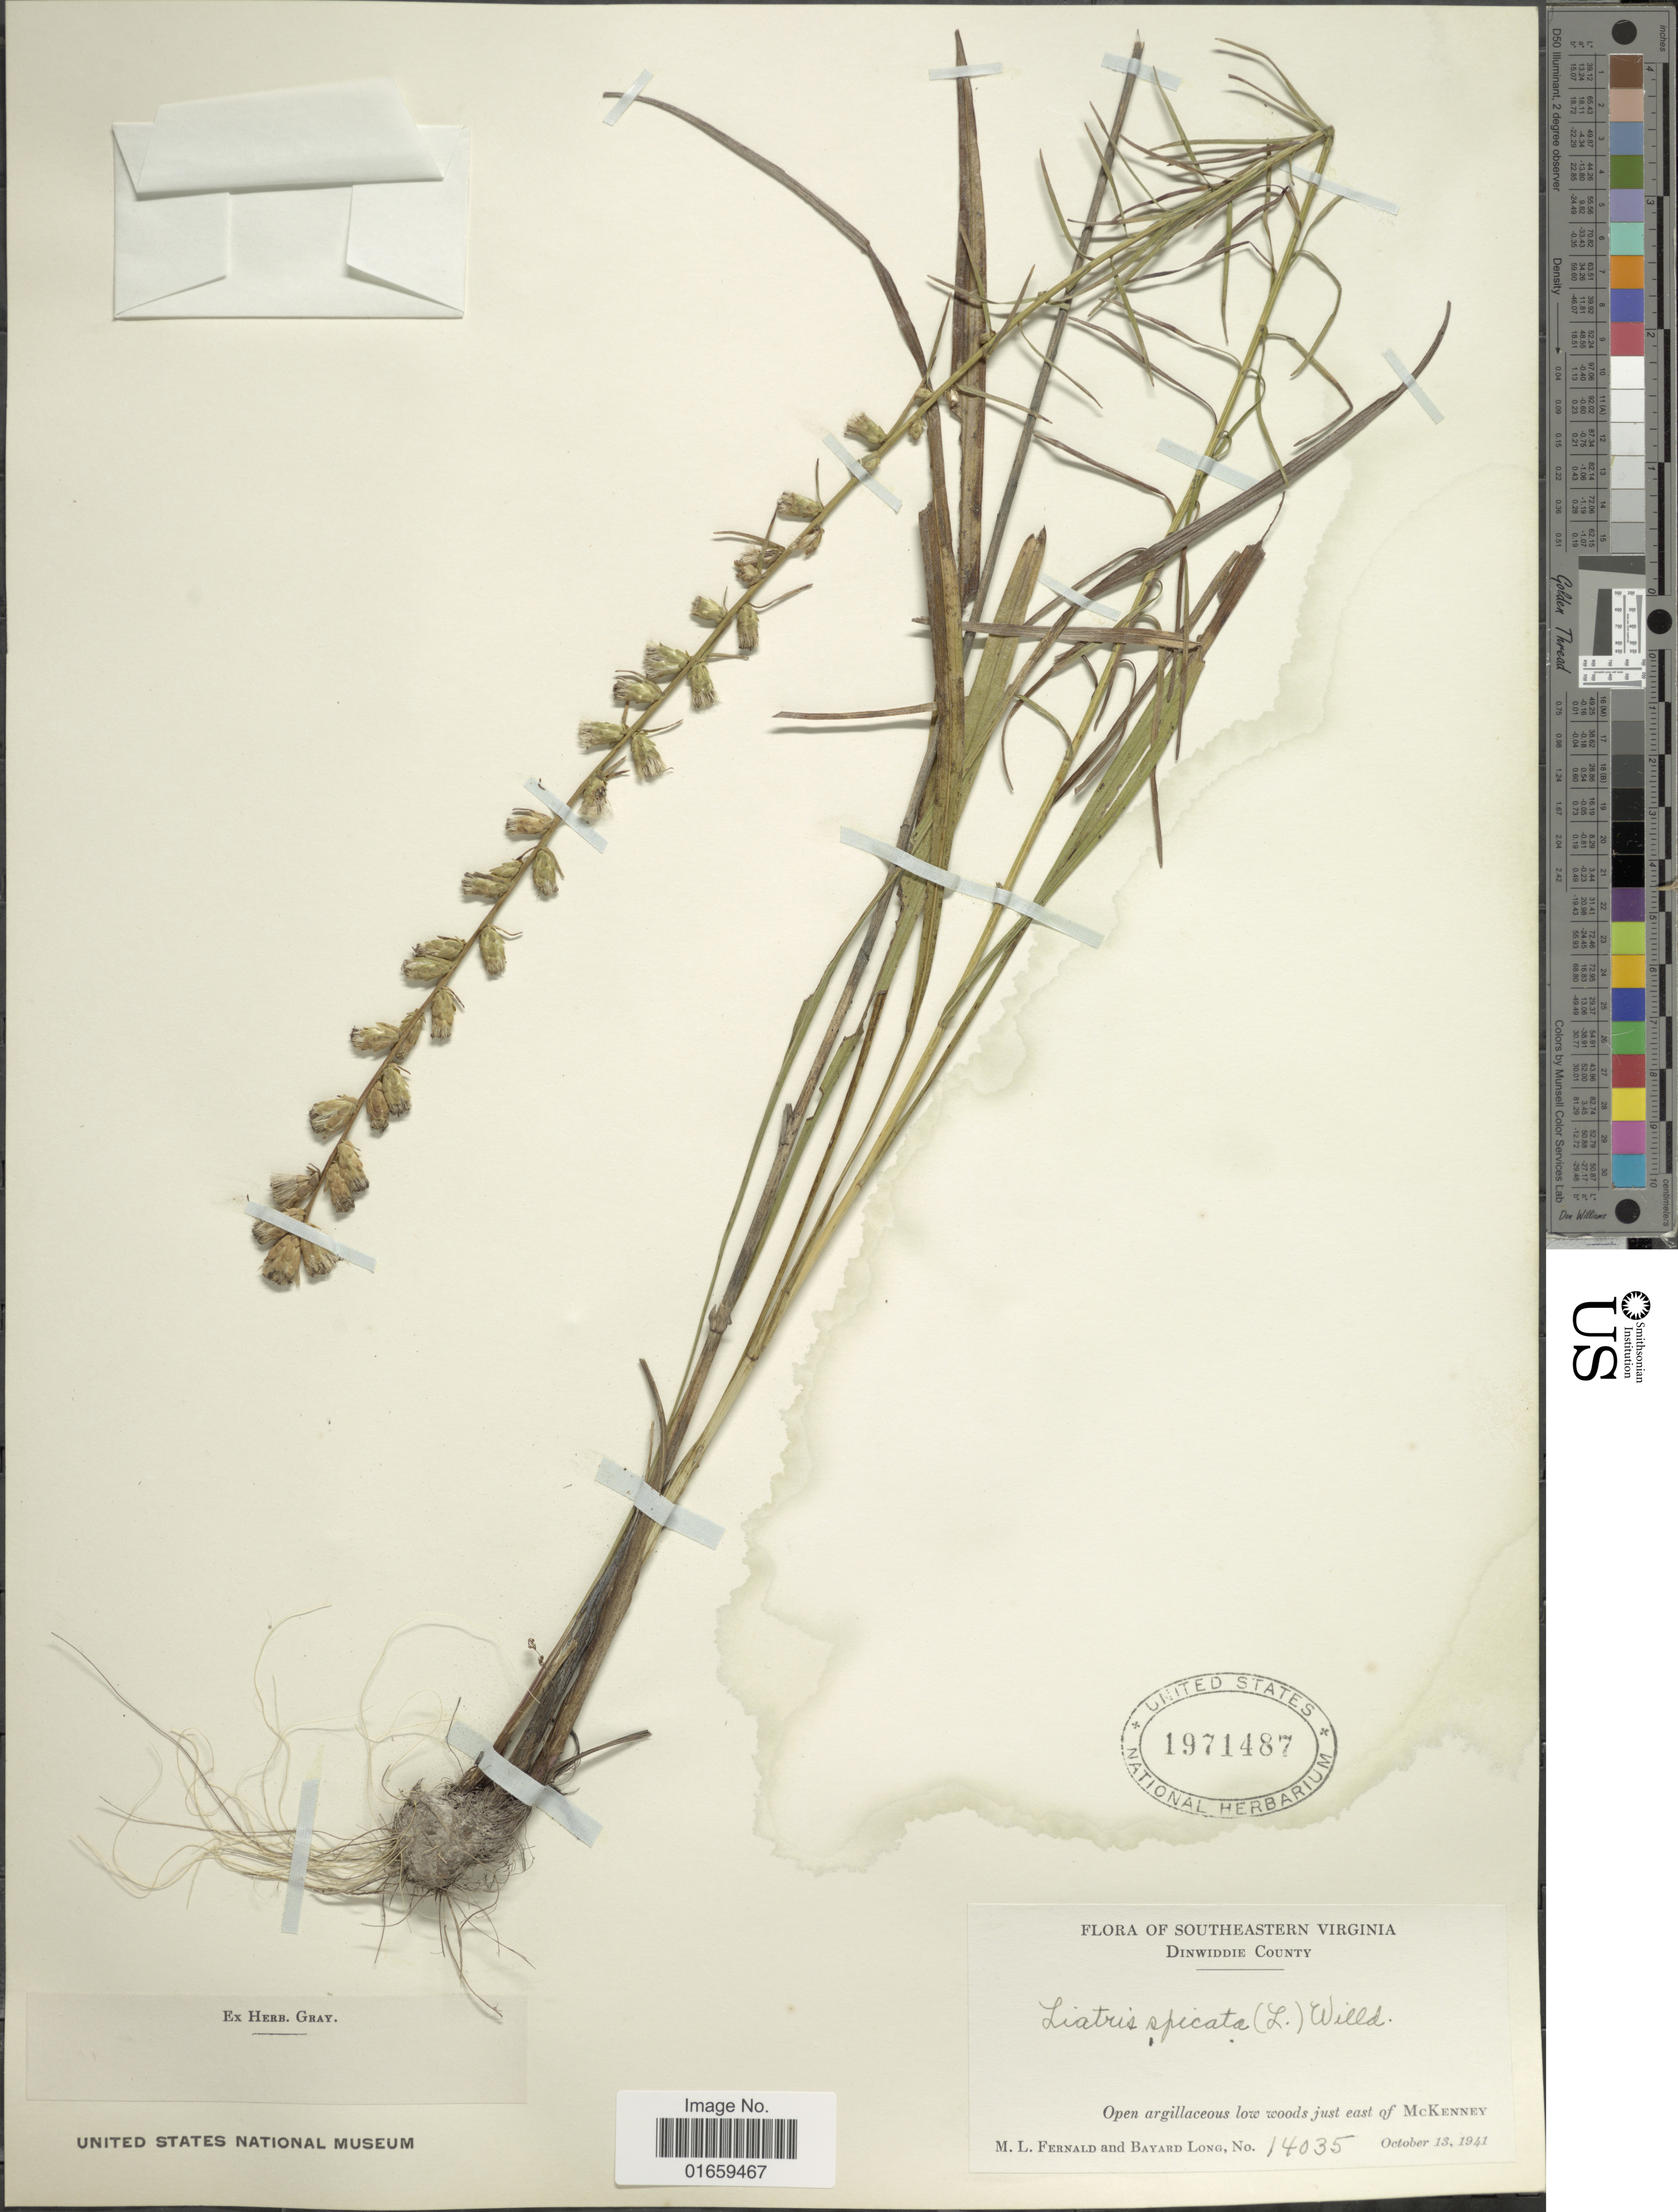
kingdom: Plantae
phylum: Tracheophyta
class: Magnoliopsida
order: Asterales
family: Asteraceae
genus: Liatris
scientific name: Liatris spicata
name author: (L.) Willd.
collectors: M. L. Fernald & B. Long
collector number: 14035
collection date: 1941-10-13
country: United States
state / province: Virginia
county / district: Dinwiddie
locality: Southeastern Virginia, Dinwiddie County, Open argillaceous low woods just east of McKenny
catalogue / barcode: US 1971487